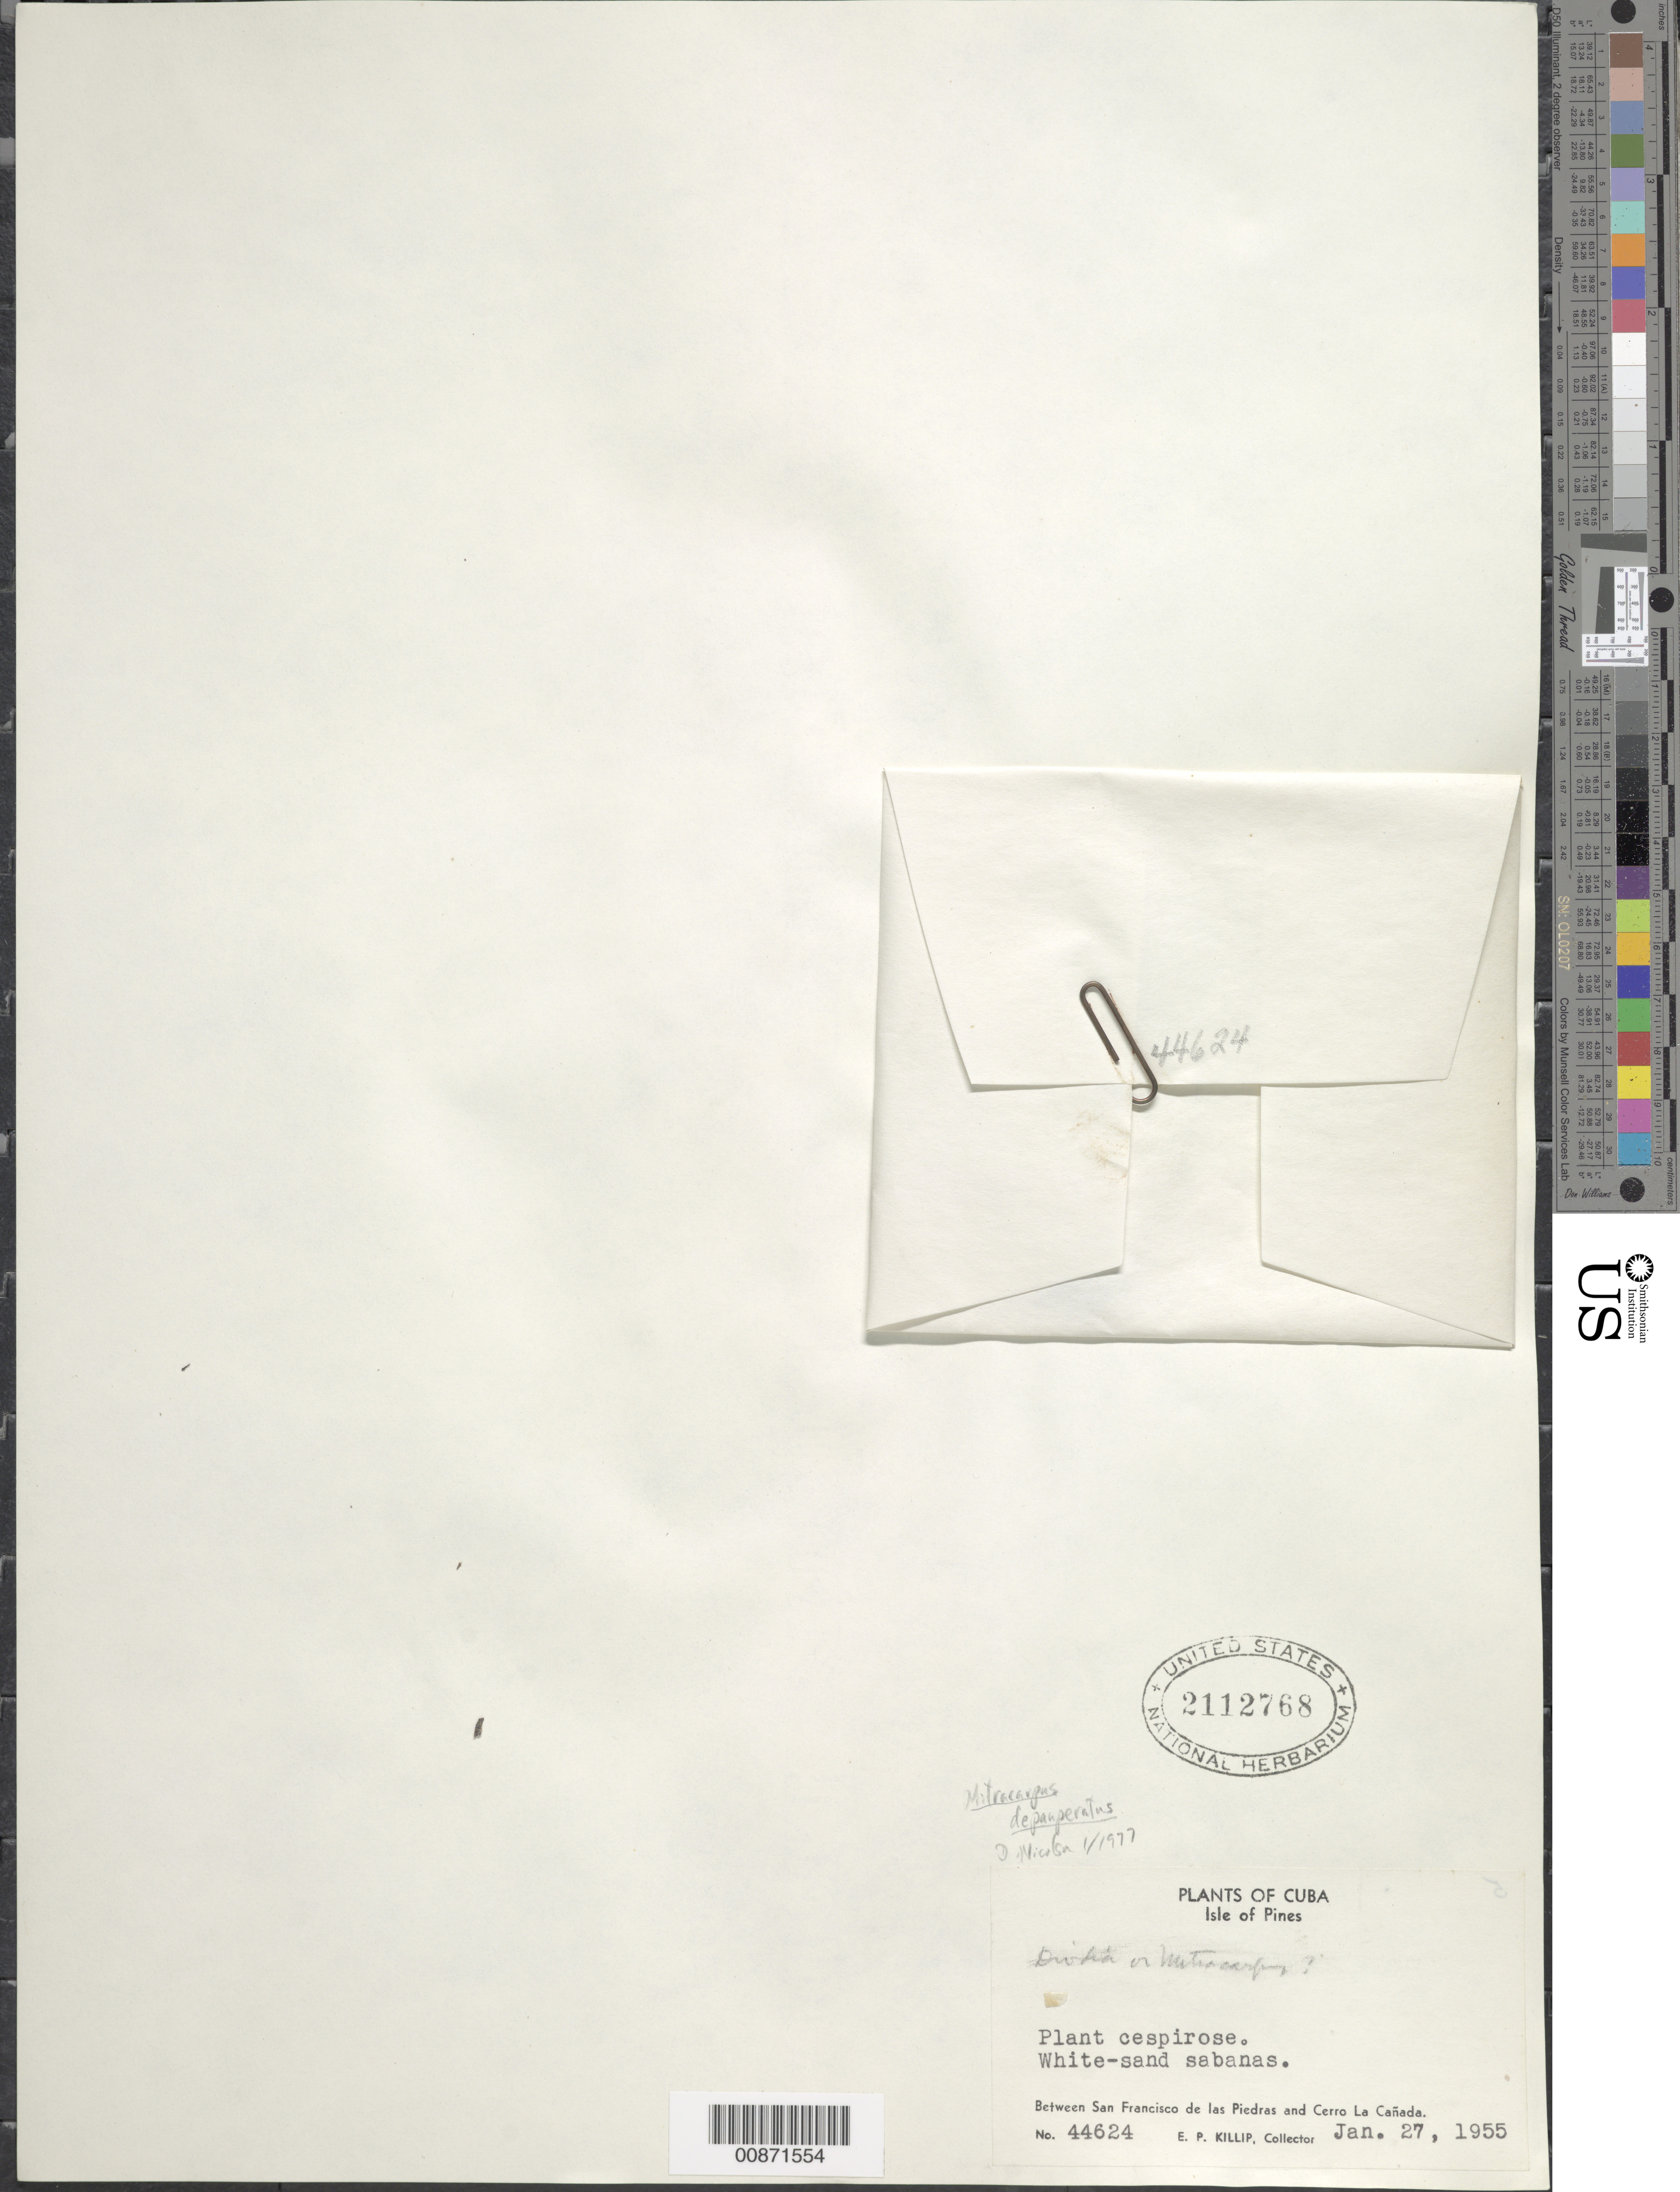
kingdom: Plantae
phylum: Tracheophyta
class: Magnoliopsida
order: Gentianales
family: Rubiaceae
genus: Mitracarpus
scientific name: Mitracarpus depauperatus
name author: Britton & P. Wilson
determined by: Nicolson, Dan H.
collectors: E. P. Killip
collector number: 44624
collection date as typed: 27 Jan 1955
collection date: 1955-01-27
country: Cuba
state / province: Isla de La Juventud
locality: Between San Francisco de las Piedras and Cerro La Cañada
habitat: White-sand sabanas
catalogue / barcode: US 2112768